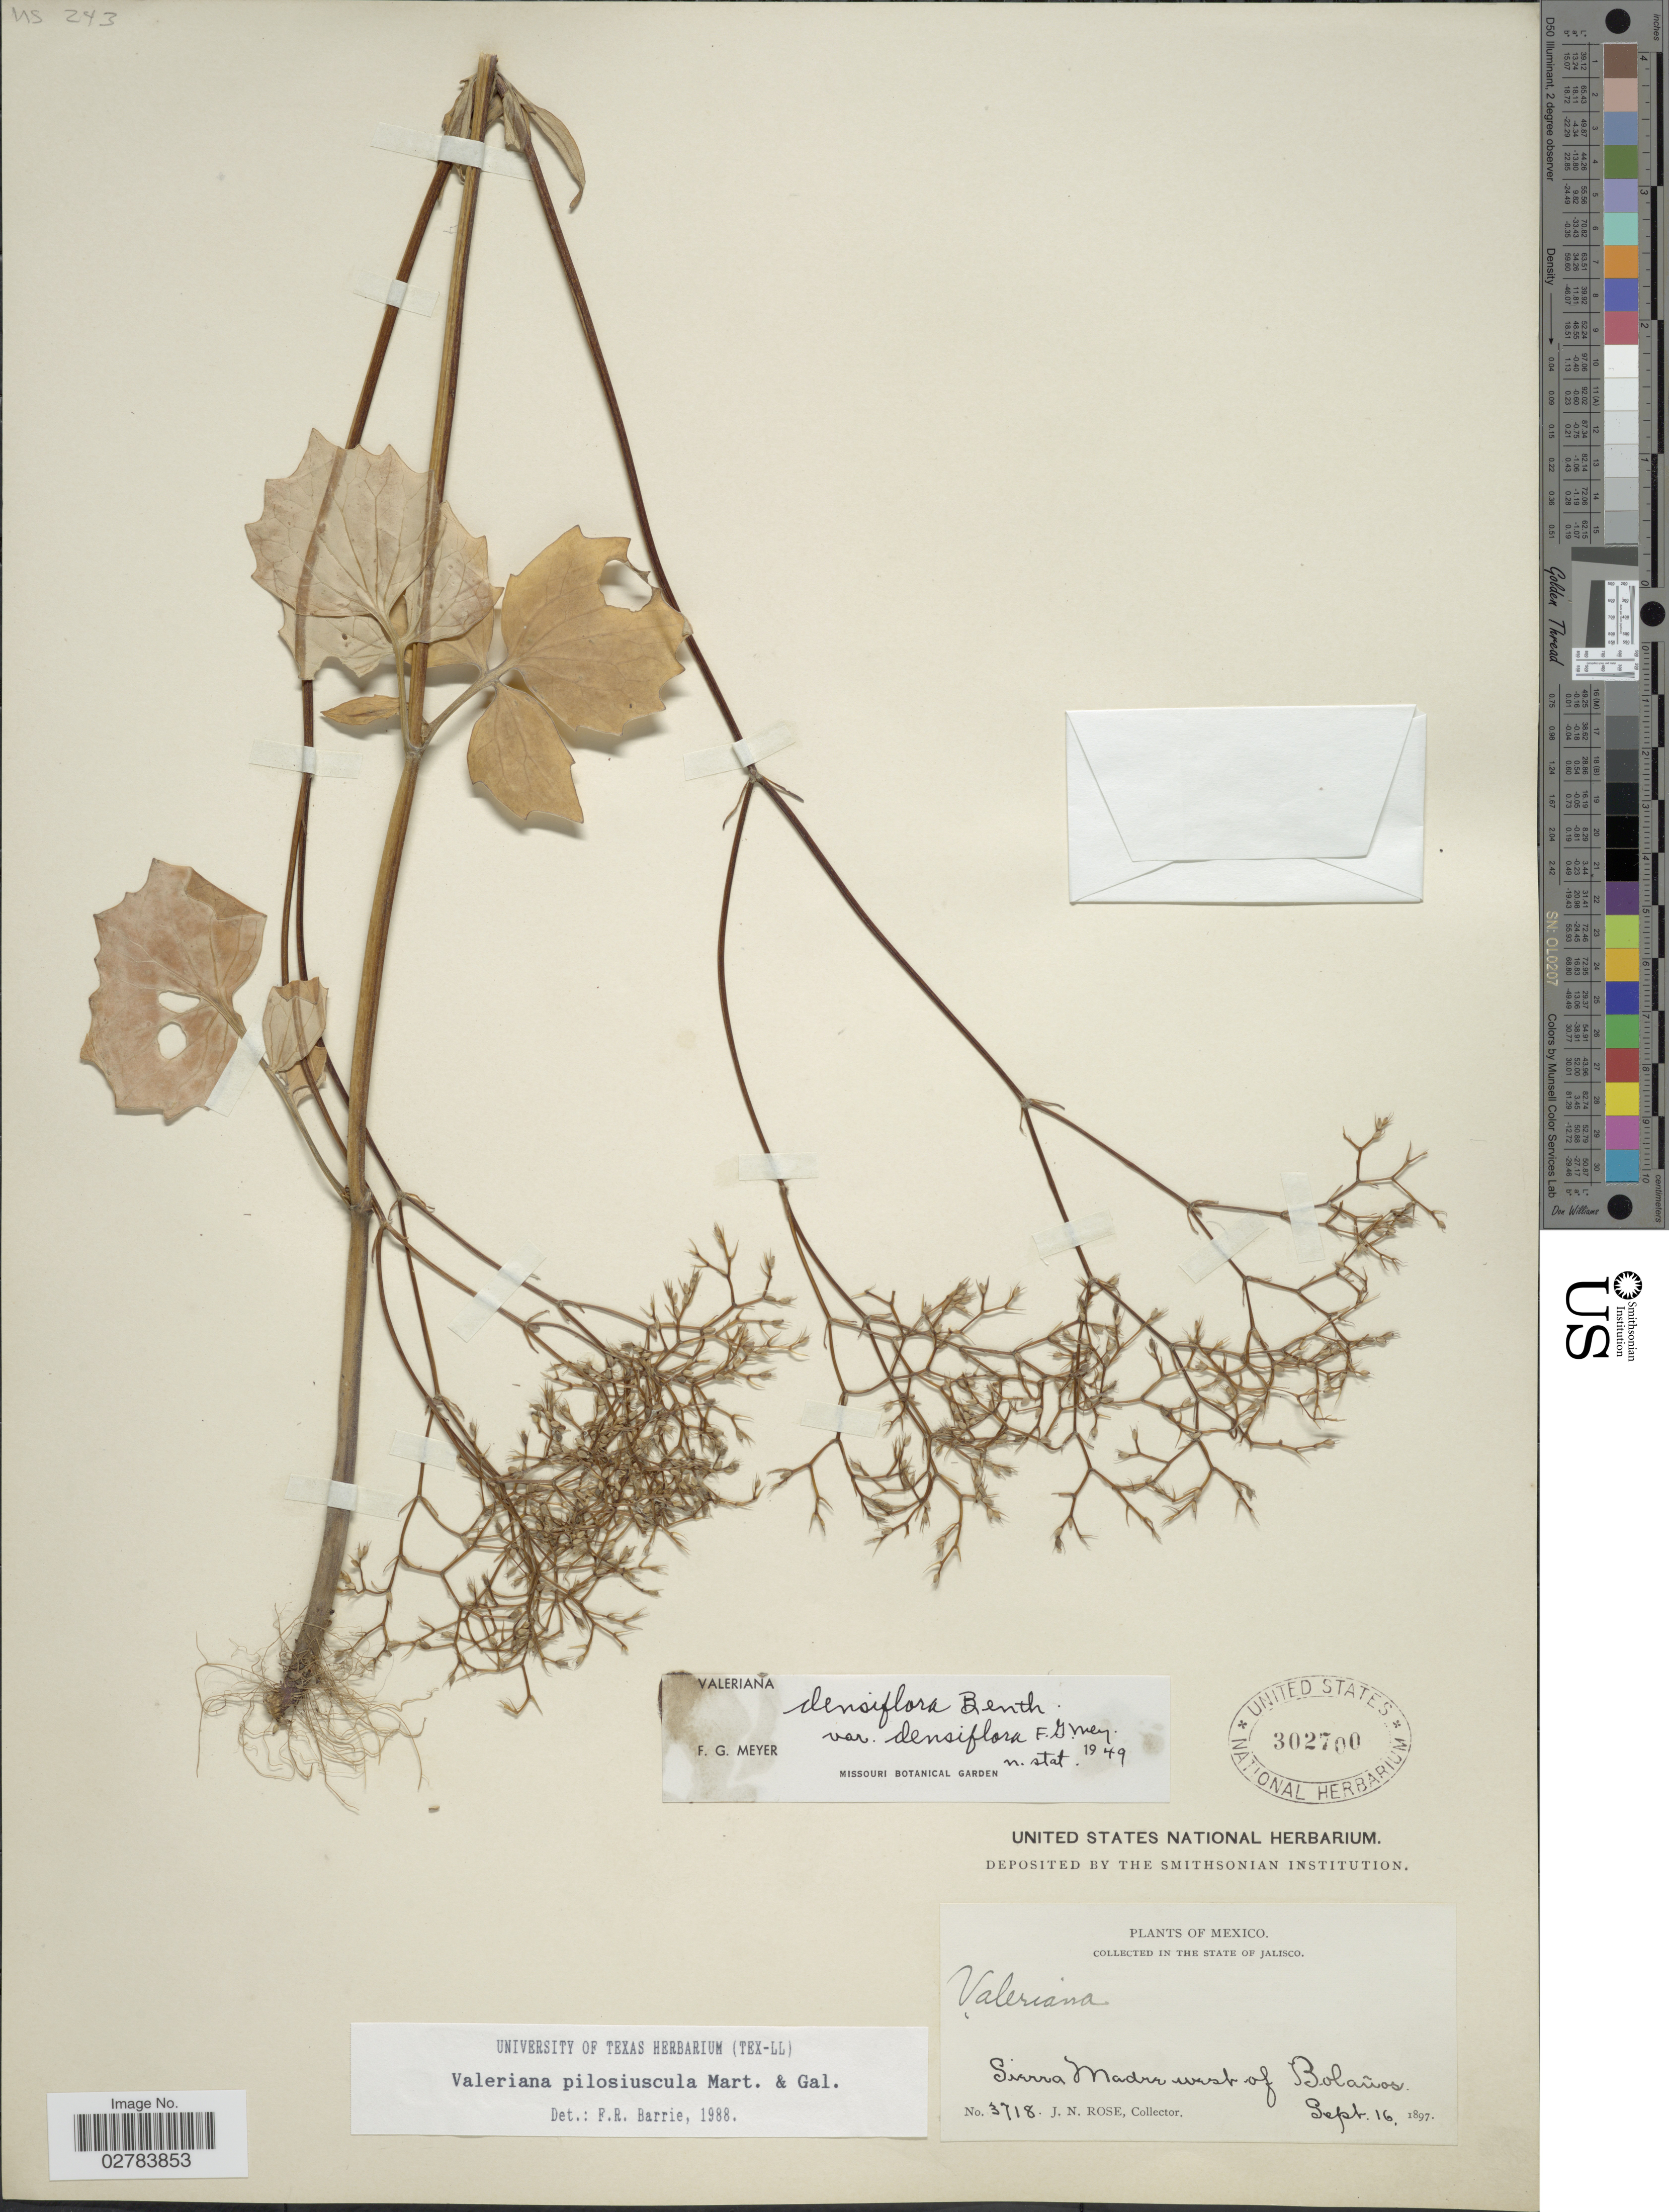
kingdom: Plantae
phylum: Tracheophyta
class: Magnoliopsida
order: Dipsacales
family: Caprifoliaceae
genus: Valeriana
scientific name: Valeriana pilosiuscula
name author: M. Martens & Galeotti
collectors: J. N. Rose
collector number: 3718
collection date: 1897-09-16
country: Mexico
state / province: Jalisco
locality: State of Jalisco, Sierra Madre west of Bolaños.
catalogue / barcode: US 302700